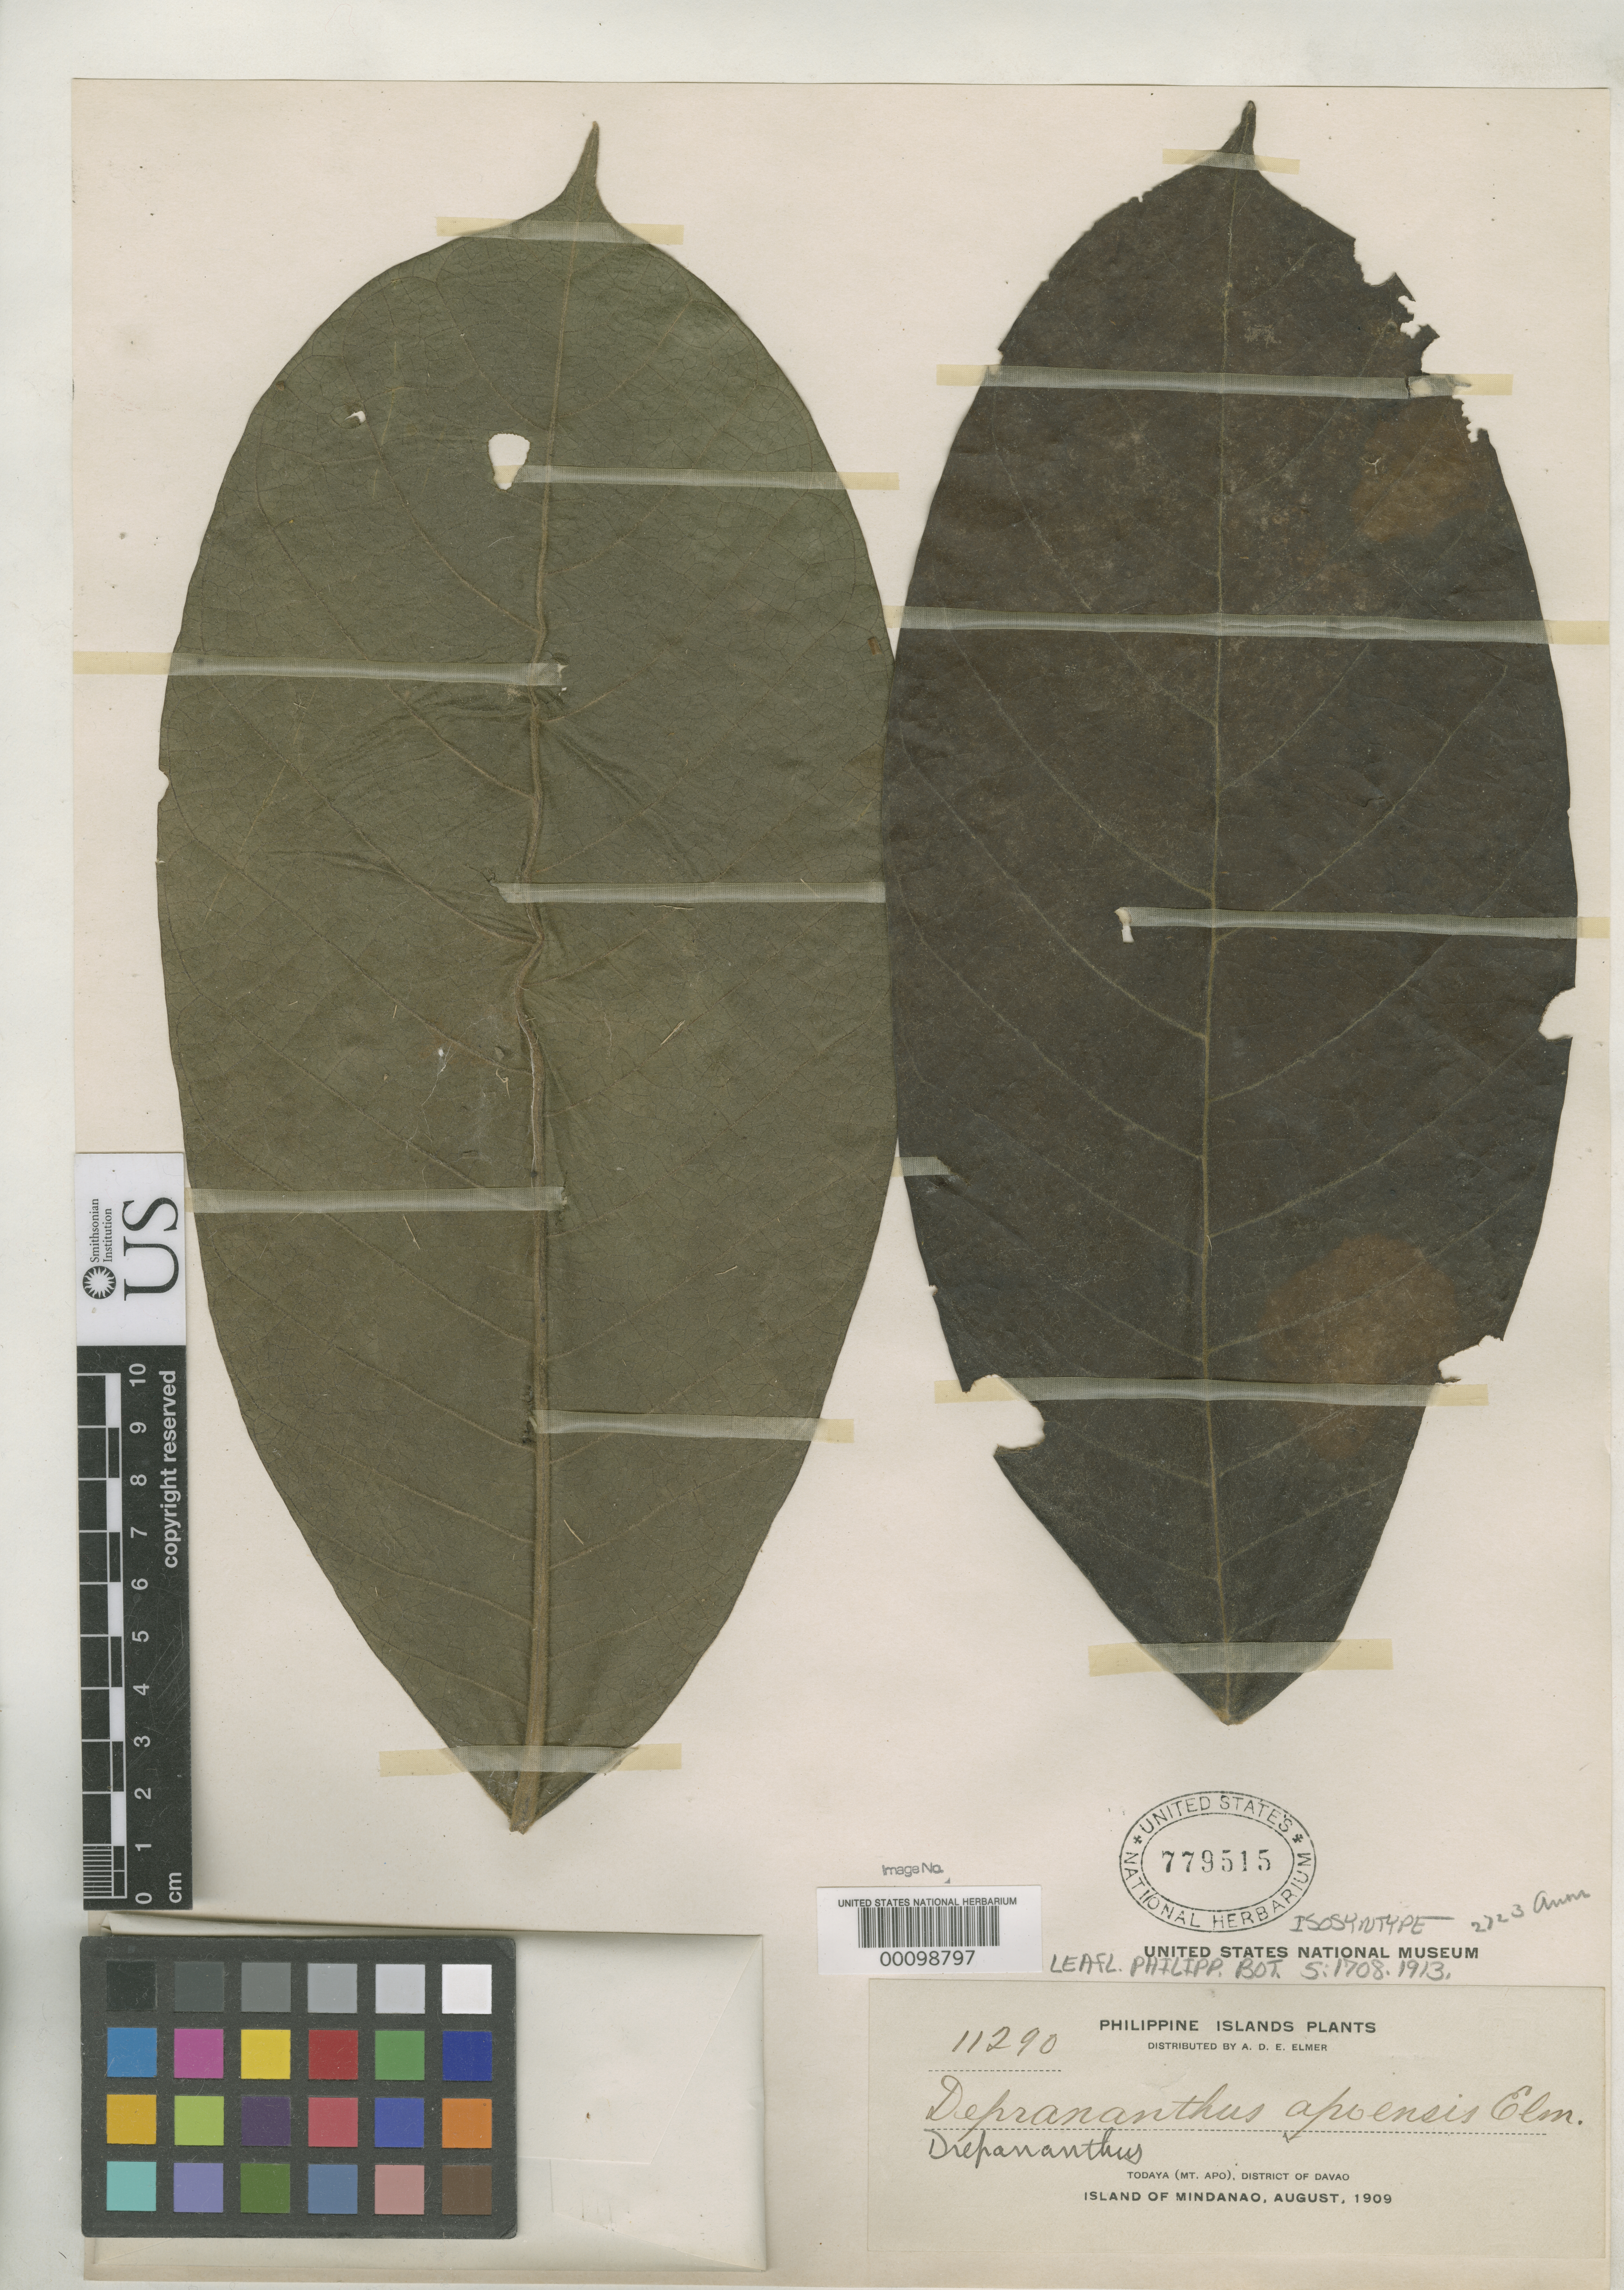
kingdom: Plantae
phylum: Tracheophyta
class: Magnoliopsida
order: Magnoliales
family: Annonaceae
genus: Drepananthus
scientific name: Drepananthus apoensis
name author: Elmer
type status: Isosyntype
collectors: A. D. E. Elmer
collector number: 11290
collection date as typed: Aug 1909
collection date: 1909-08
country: Philippines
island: Mindanao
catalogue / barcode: US 779515